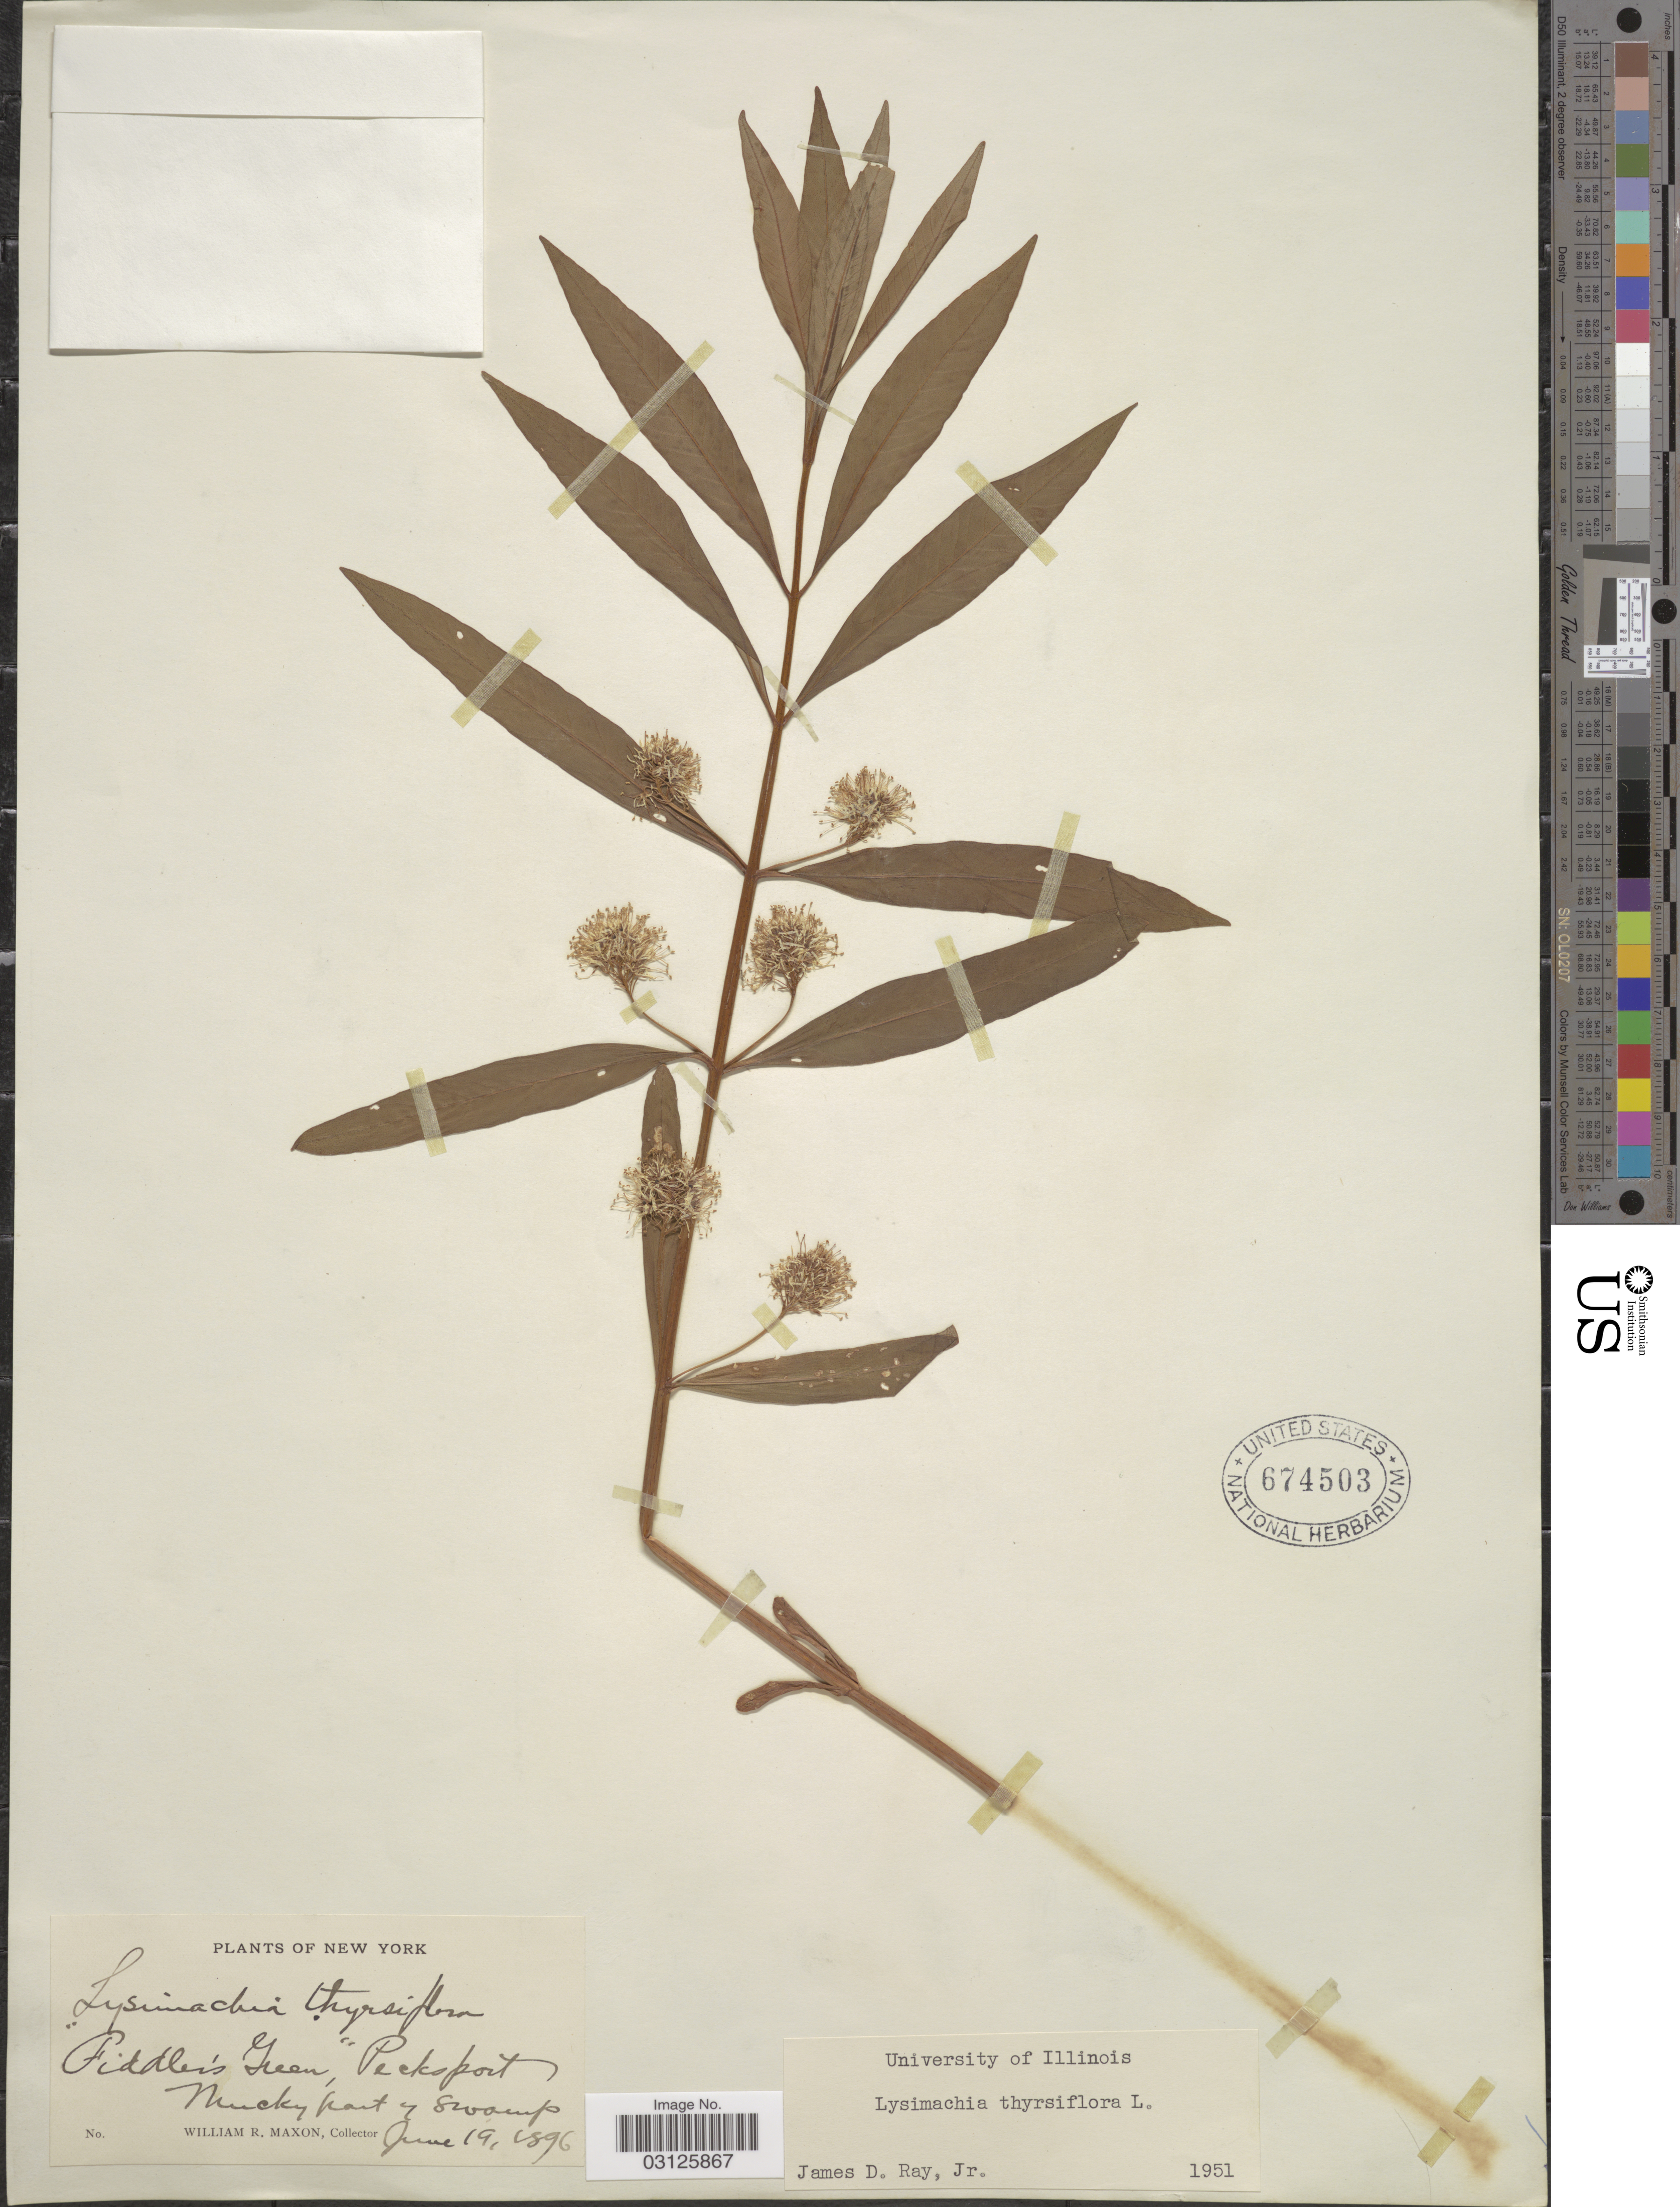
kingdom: Plantae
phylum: Tracheophyta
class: Magnoliopsida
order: Ericales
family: Primulaceae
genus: Lysimachia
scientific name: Lysimachia thyrsiflora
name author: L.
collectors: W. R. Maxon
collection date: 1896-06-19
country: United States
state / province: New York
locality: Fiddler's Green, Pecksport.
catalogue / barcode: US 674503